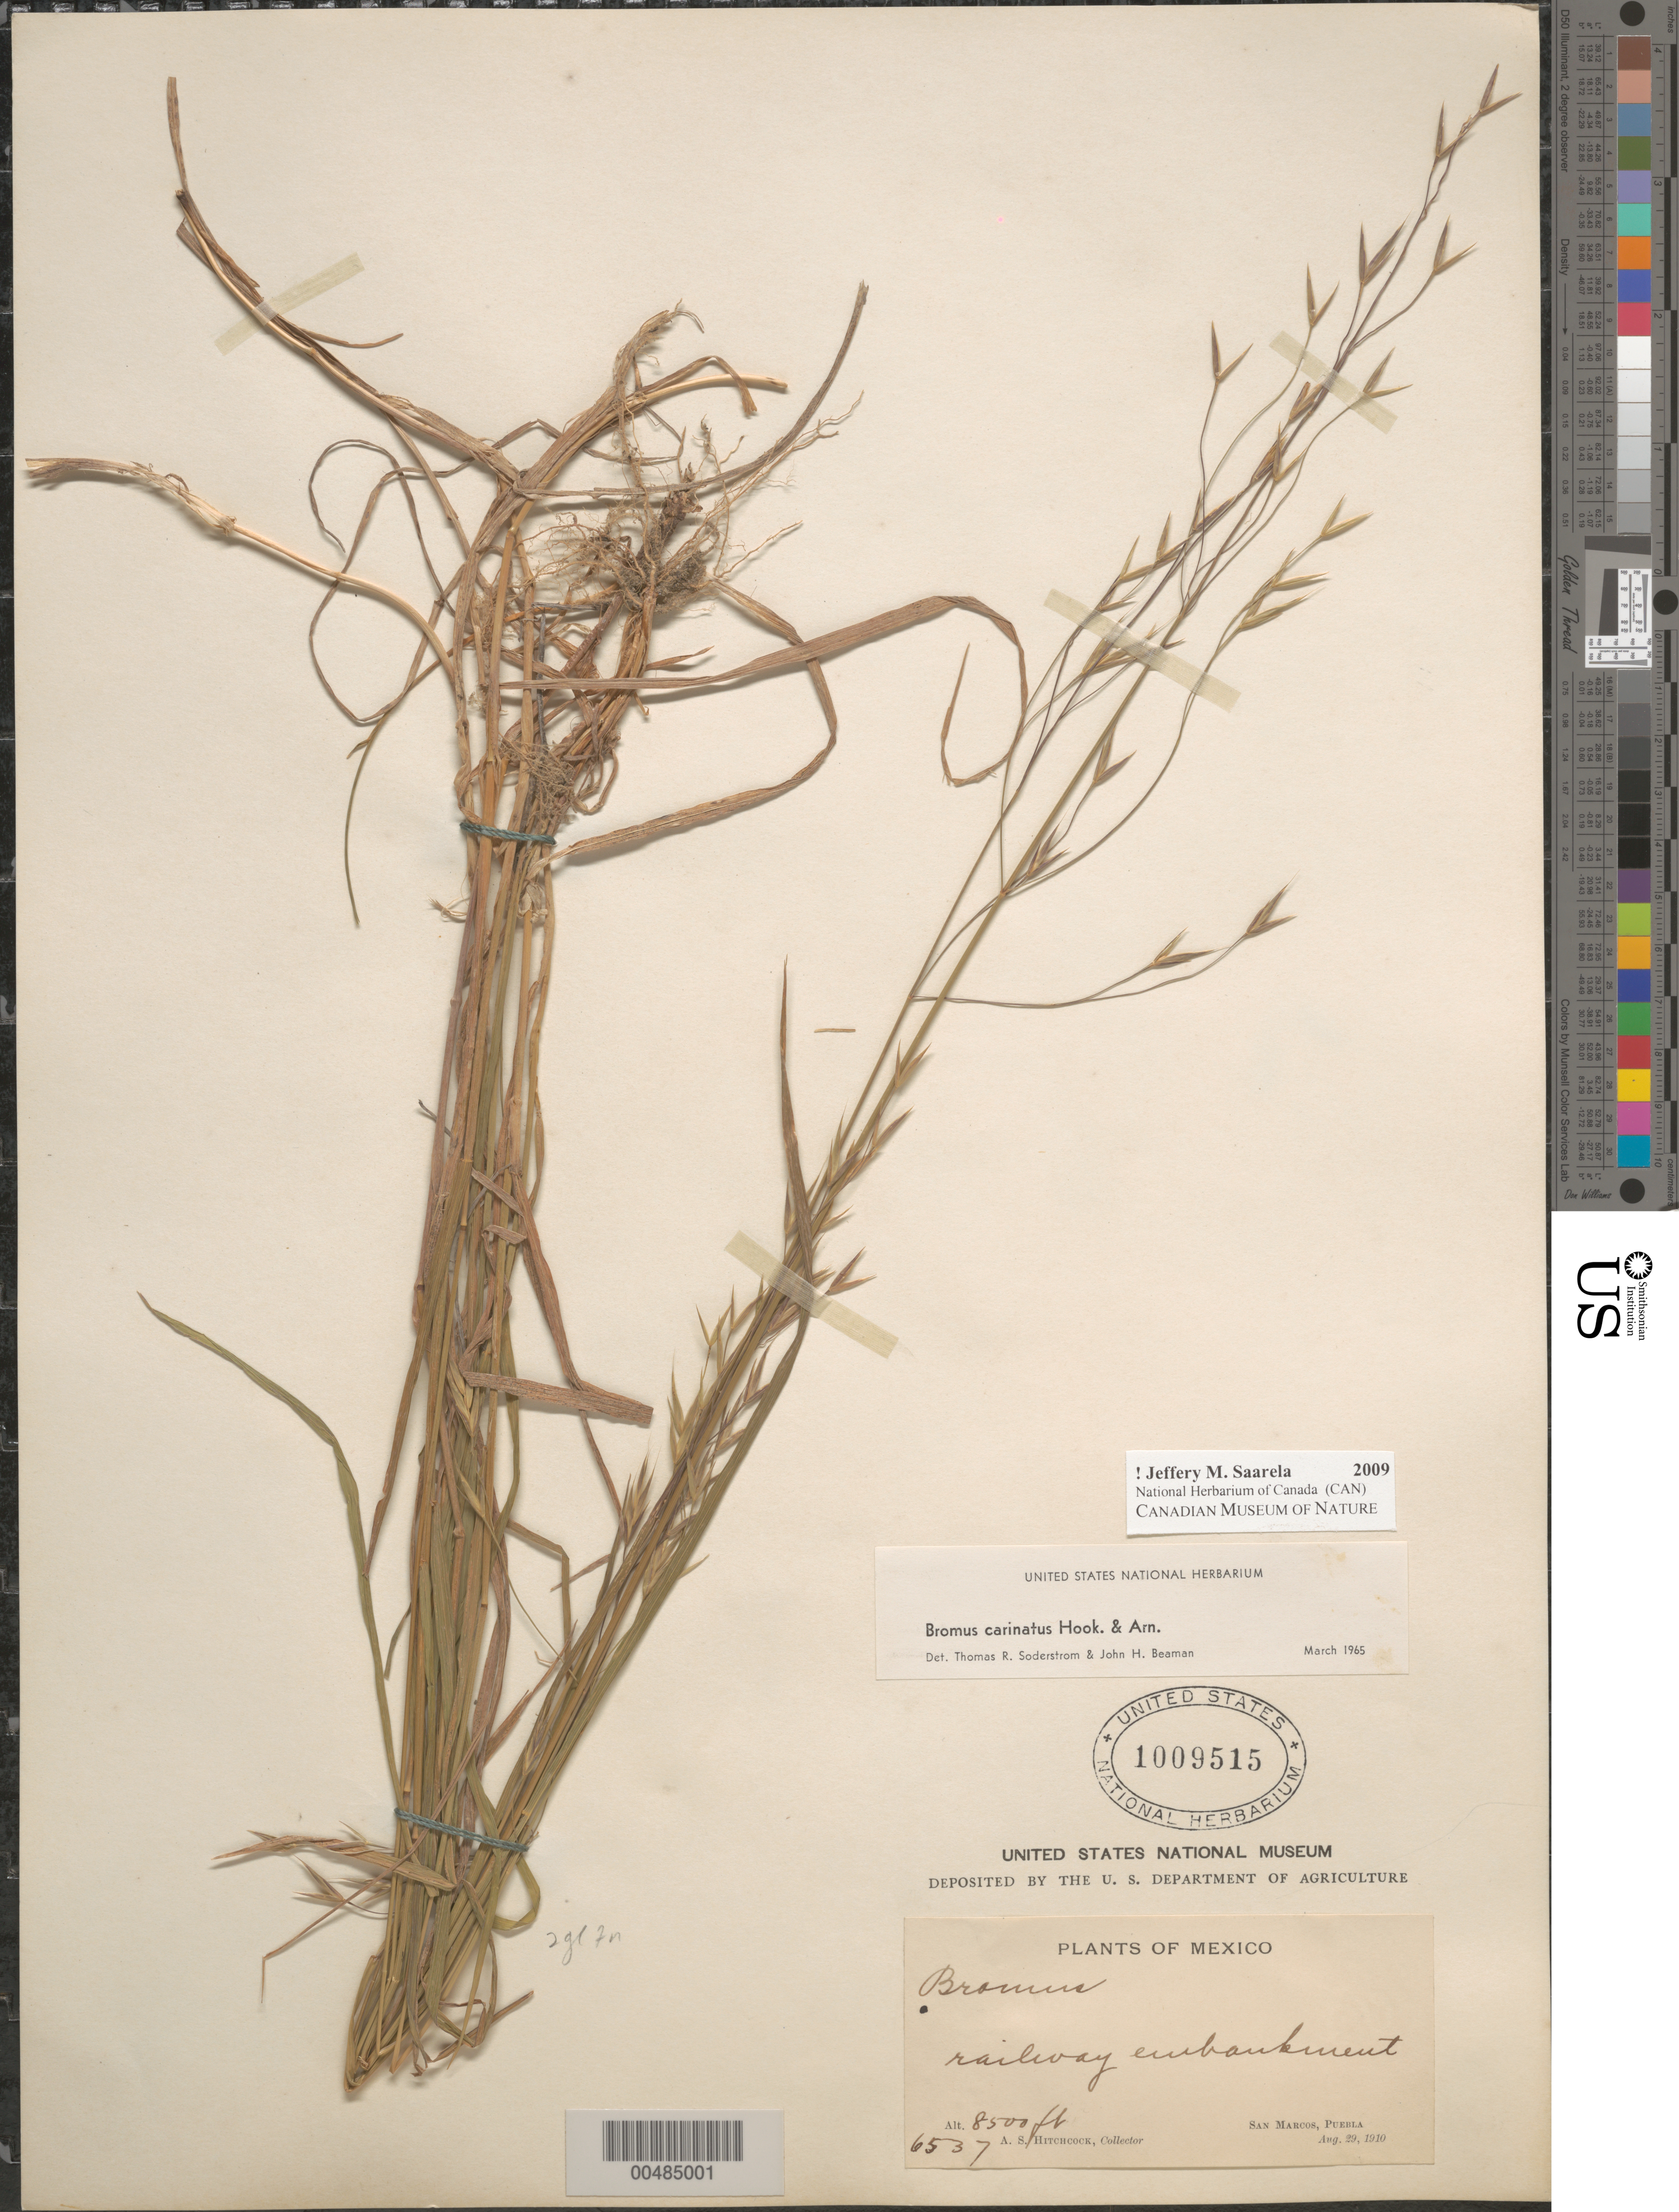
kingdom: Plantae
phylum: Tracheophyta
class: Liliopsida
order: Poales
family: Poaceae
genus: Bromus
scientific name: Bromus carinatus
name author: Hook. & Arn.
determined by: Soderstrom, T. R.; Beaman, J. H.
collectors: A. S. Hitchcock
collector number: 6537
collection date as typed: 29 Aug 1910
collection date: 1910-08-29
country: Mexico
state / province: Puebla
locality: San Marcos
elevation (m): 2591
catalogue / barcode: US 1009515